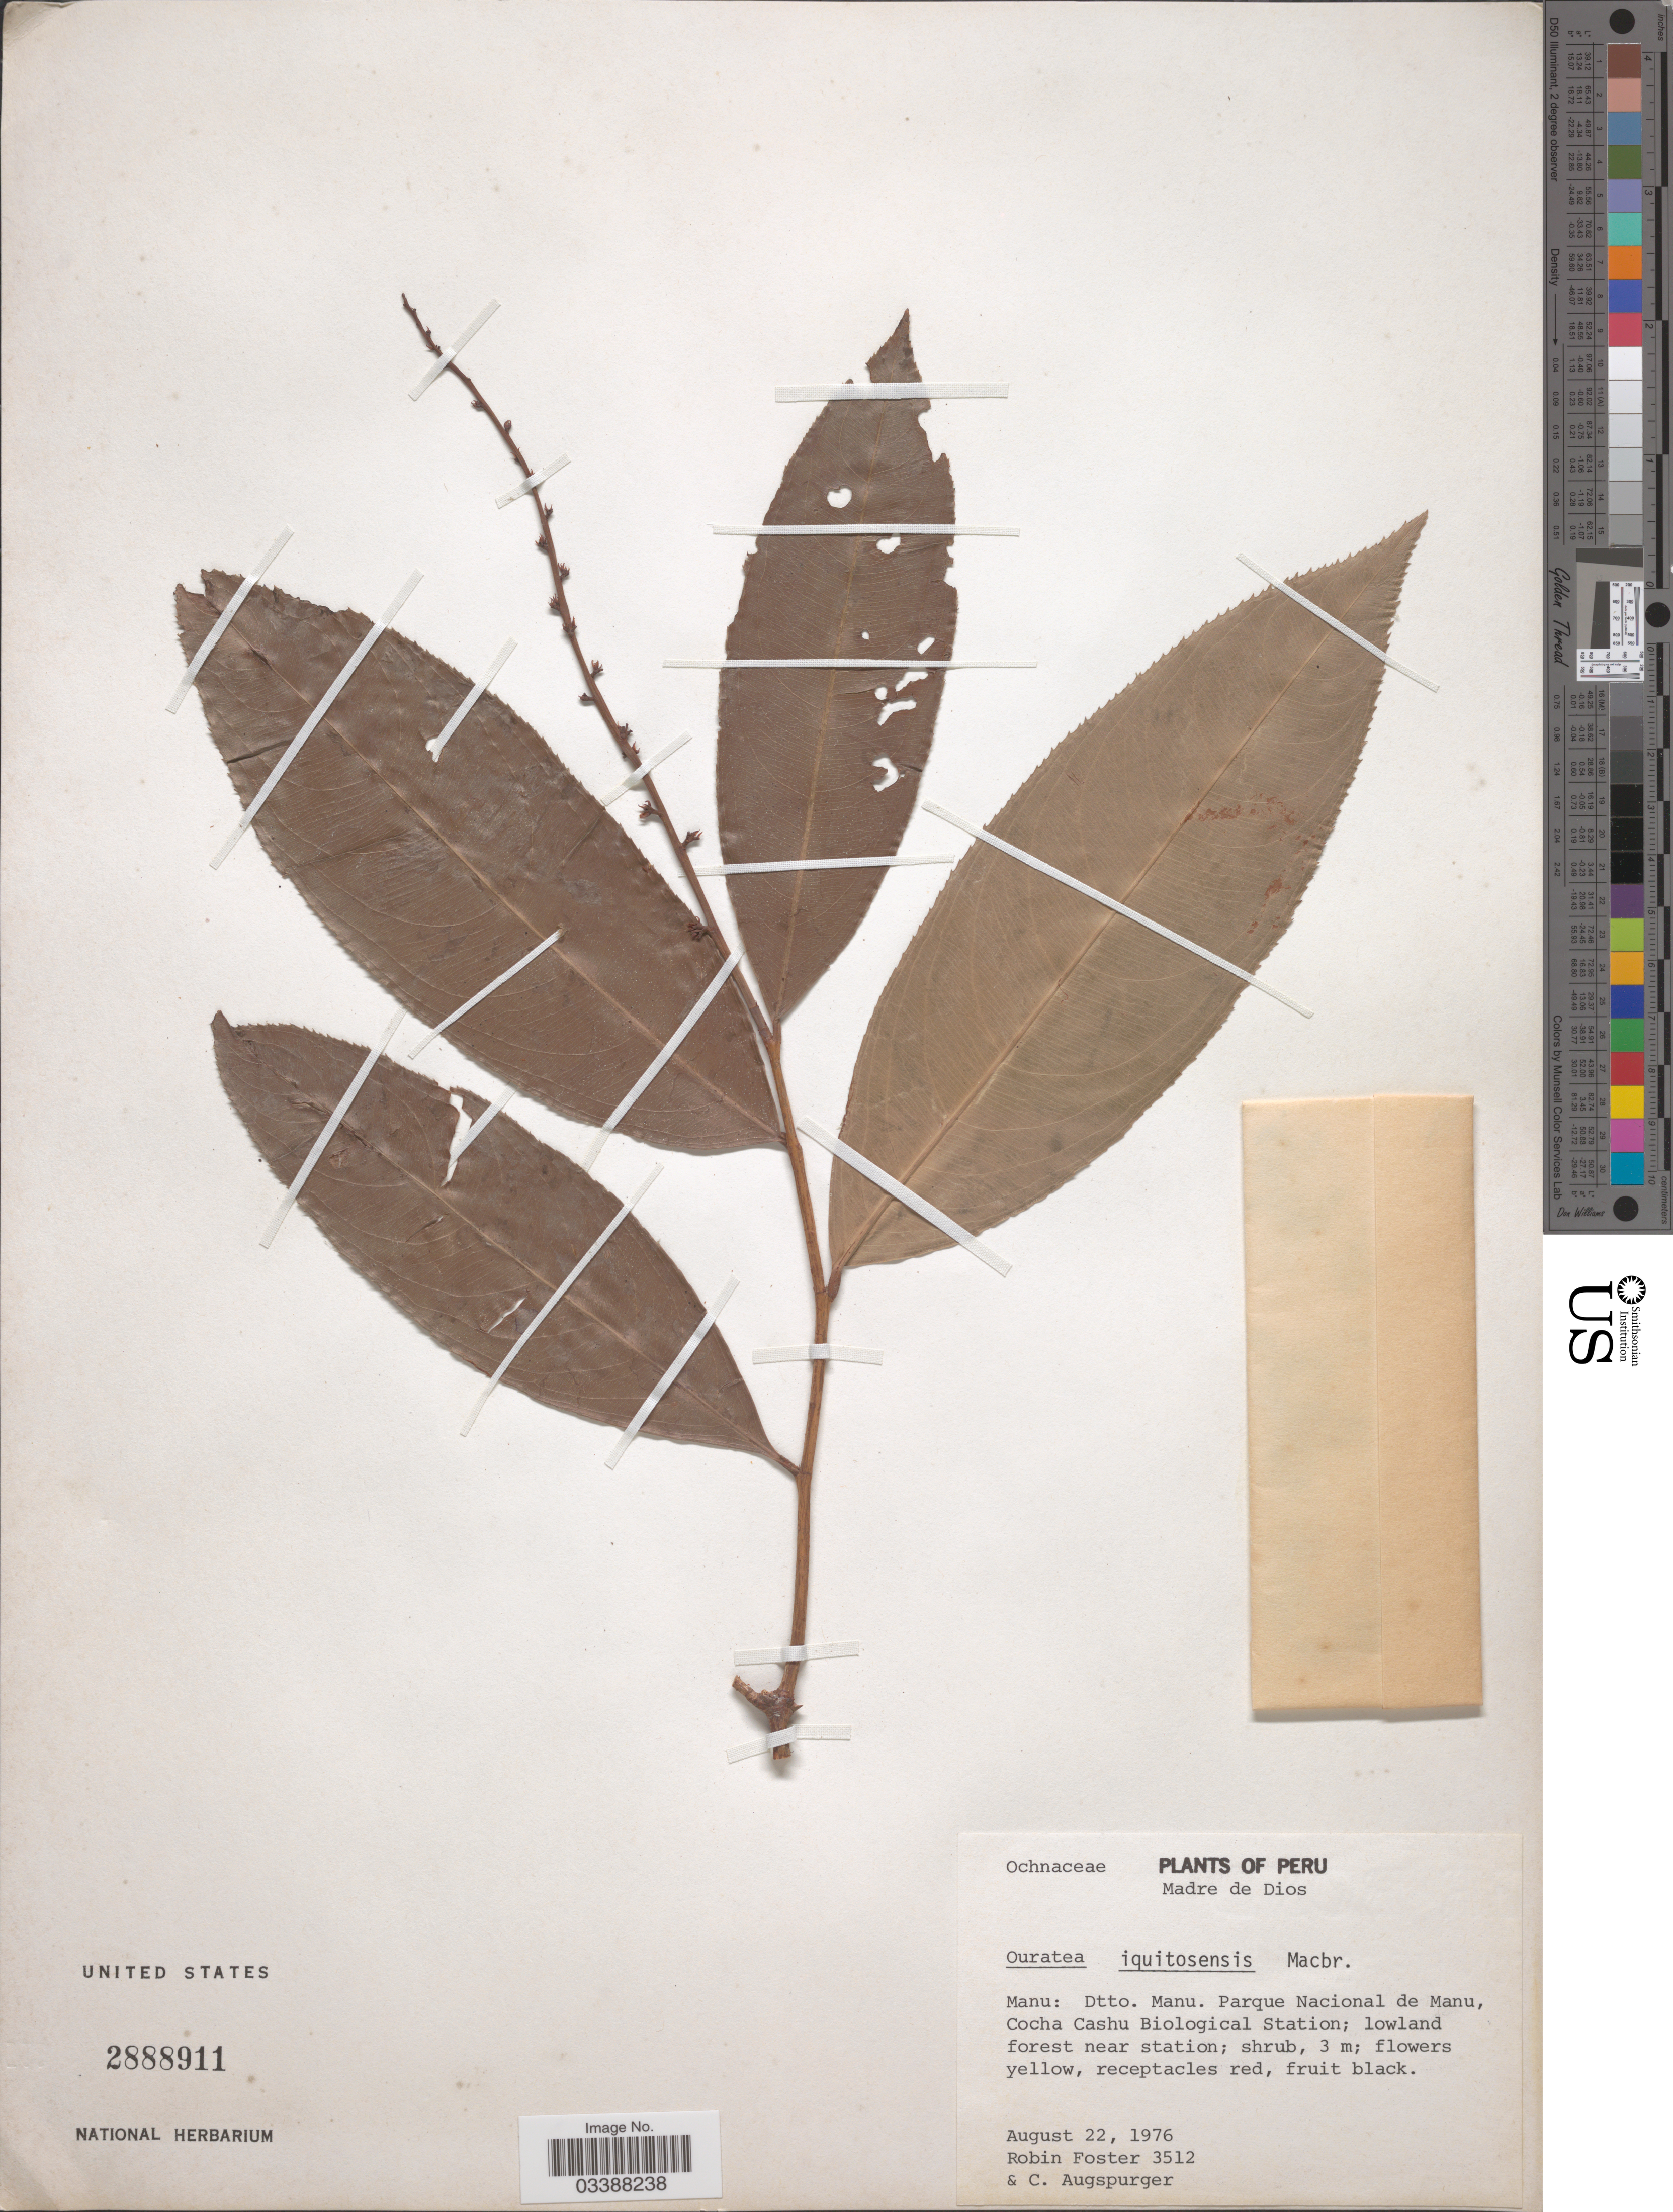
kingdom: Plantae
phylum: Tracheophyta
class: Magnoliopsida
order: Malpighiales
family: Ochnaceae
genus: Ouratea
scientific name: Ouratea iquitoensis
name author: J.F. Macbr.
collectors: R. B. Foster & C. Augspurger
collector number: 3512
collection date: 1976-08-22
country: Peru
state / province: Madre de Dios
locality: Dtto. Manu. Parque Nacional de Manu, Cocha Cashu Biological Station; lowland forest near station.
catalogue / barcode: US 2888911